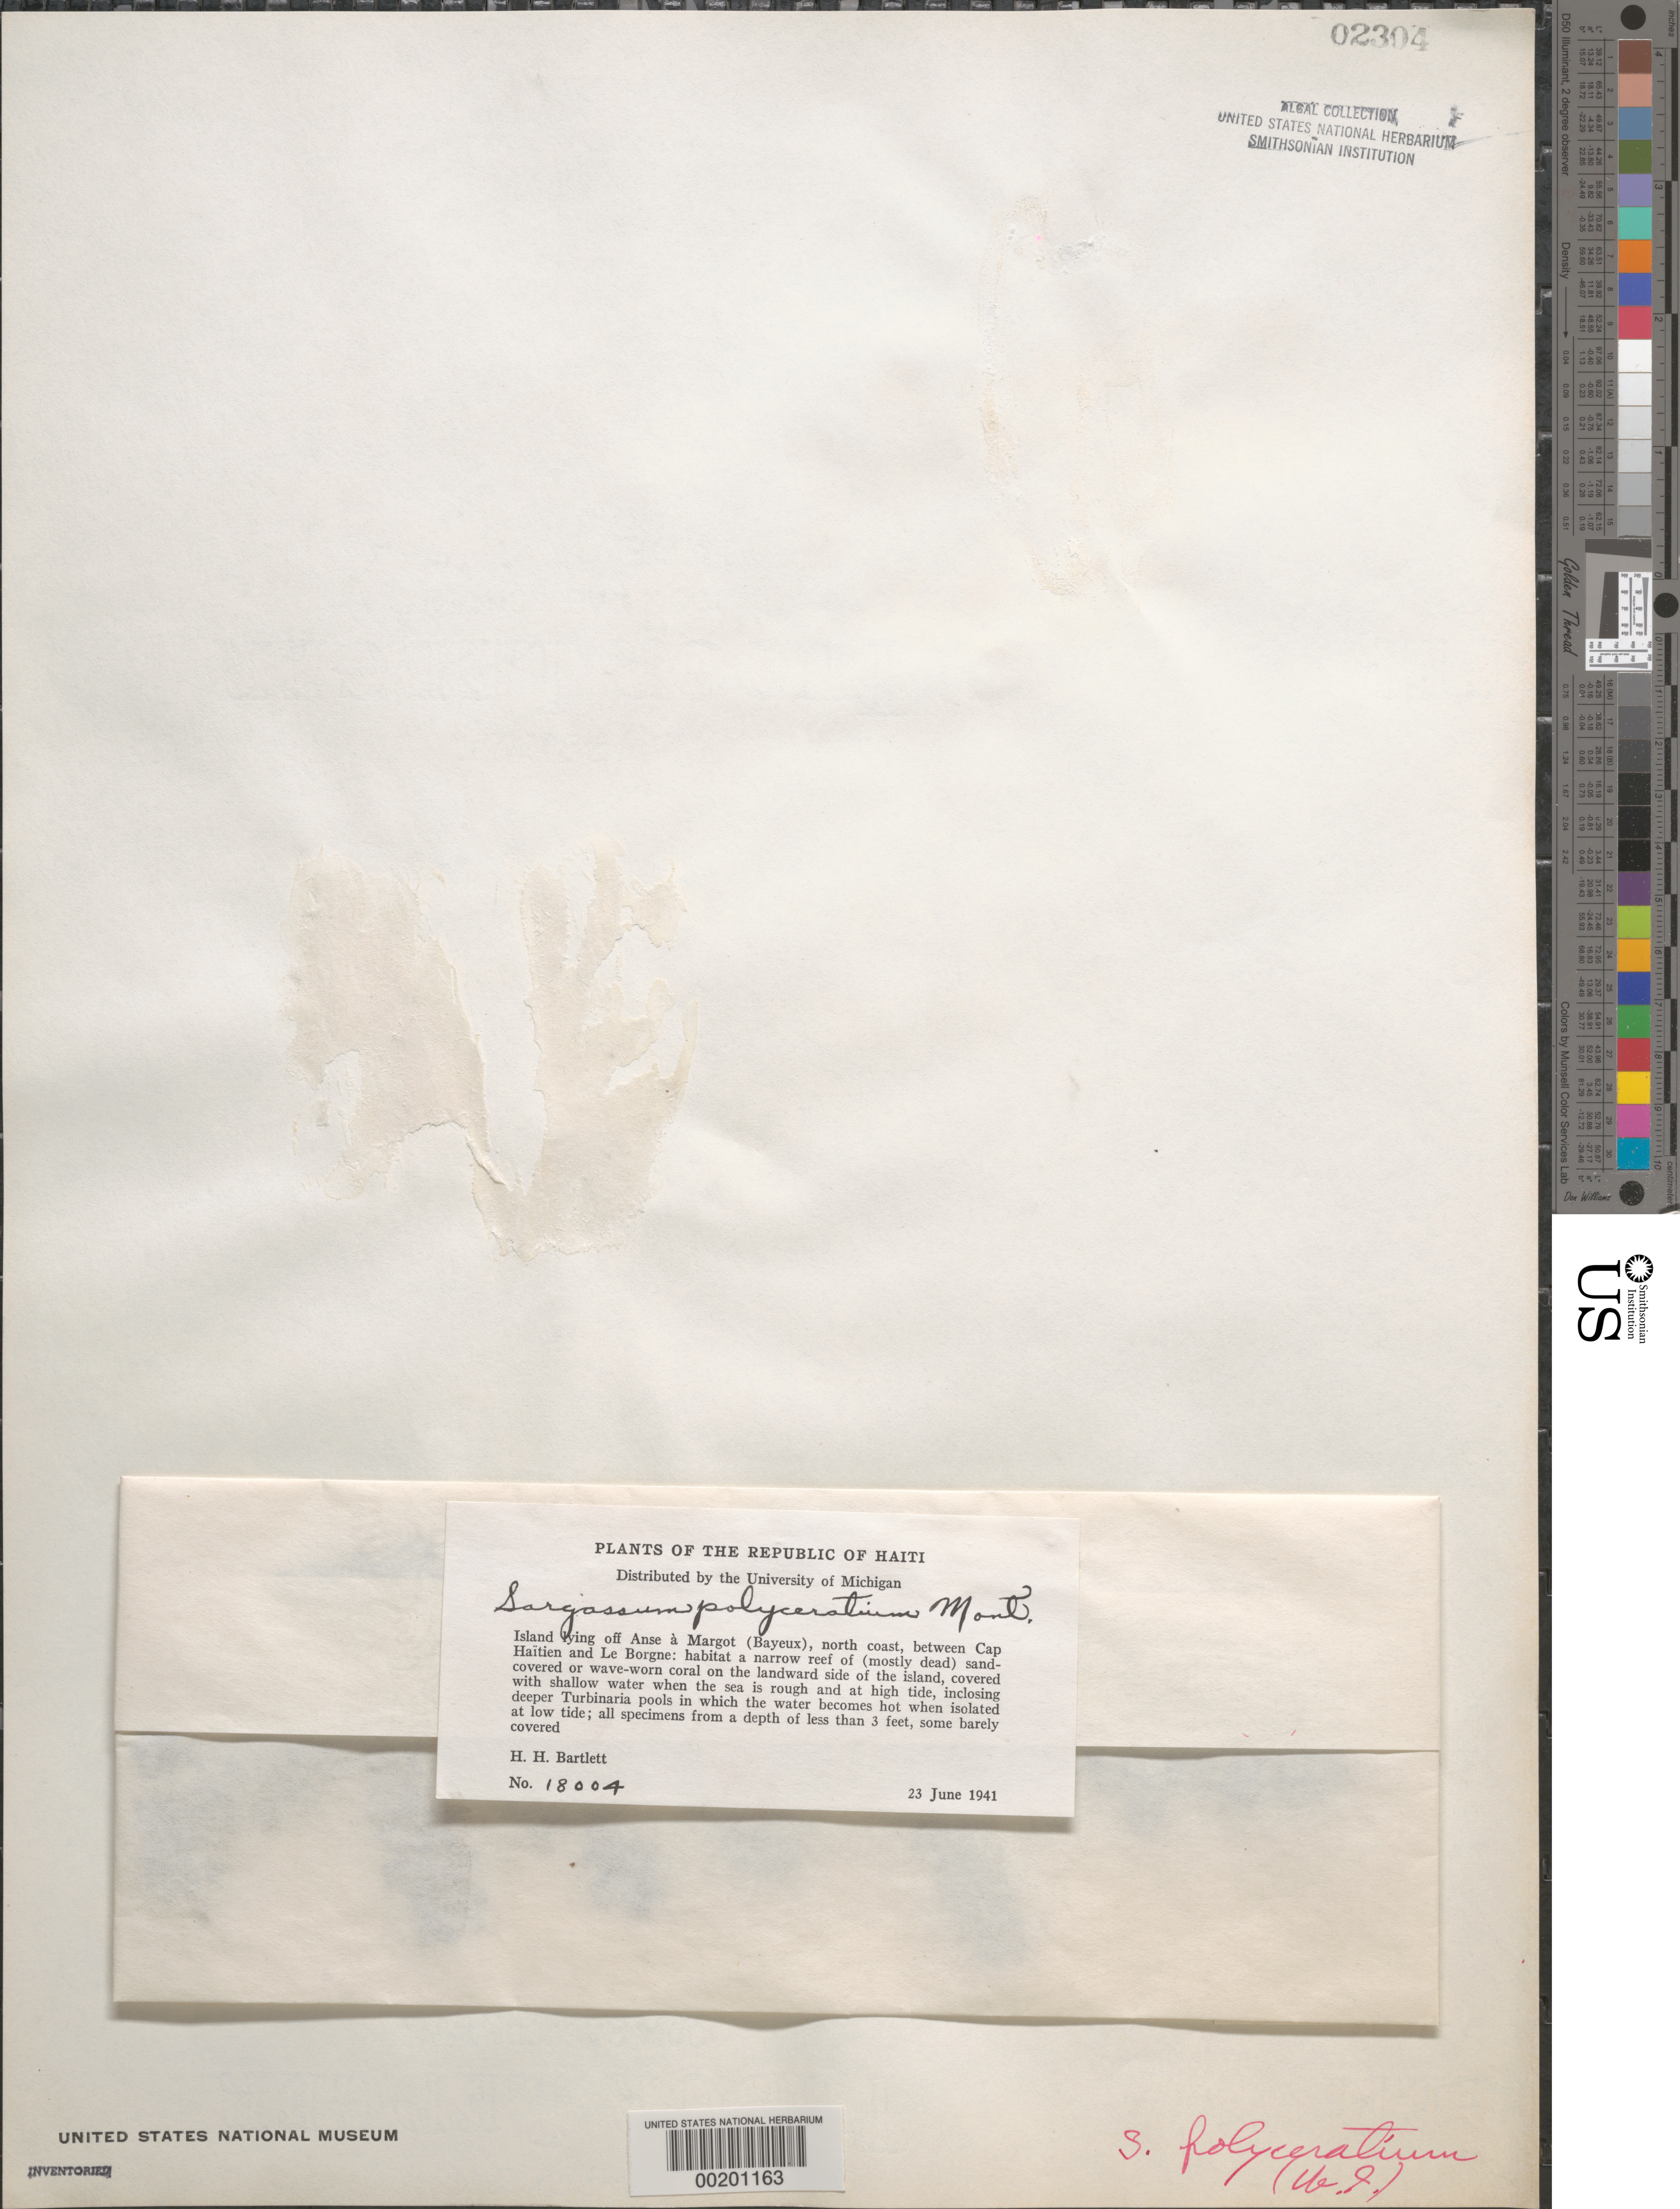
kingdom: Chromista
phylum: Ochrophyta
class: Phaeophyceae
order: Fucales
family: Sargassaceae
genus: Sargassum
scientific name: Sargassum polyceratium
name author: Mont.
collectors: H. H. Bartlett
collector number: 18004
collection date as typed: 23 Jun 1941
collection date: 1941-06-23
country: Haiti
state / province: Nord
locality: Island off Anse a Margot (Bayeux), between Cap Haitien and Le Borgne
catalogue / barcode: US 2304